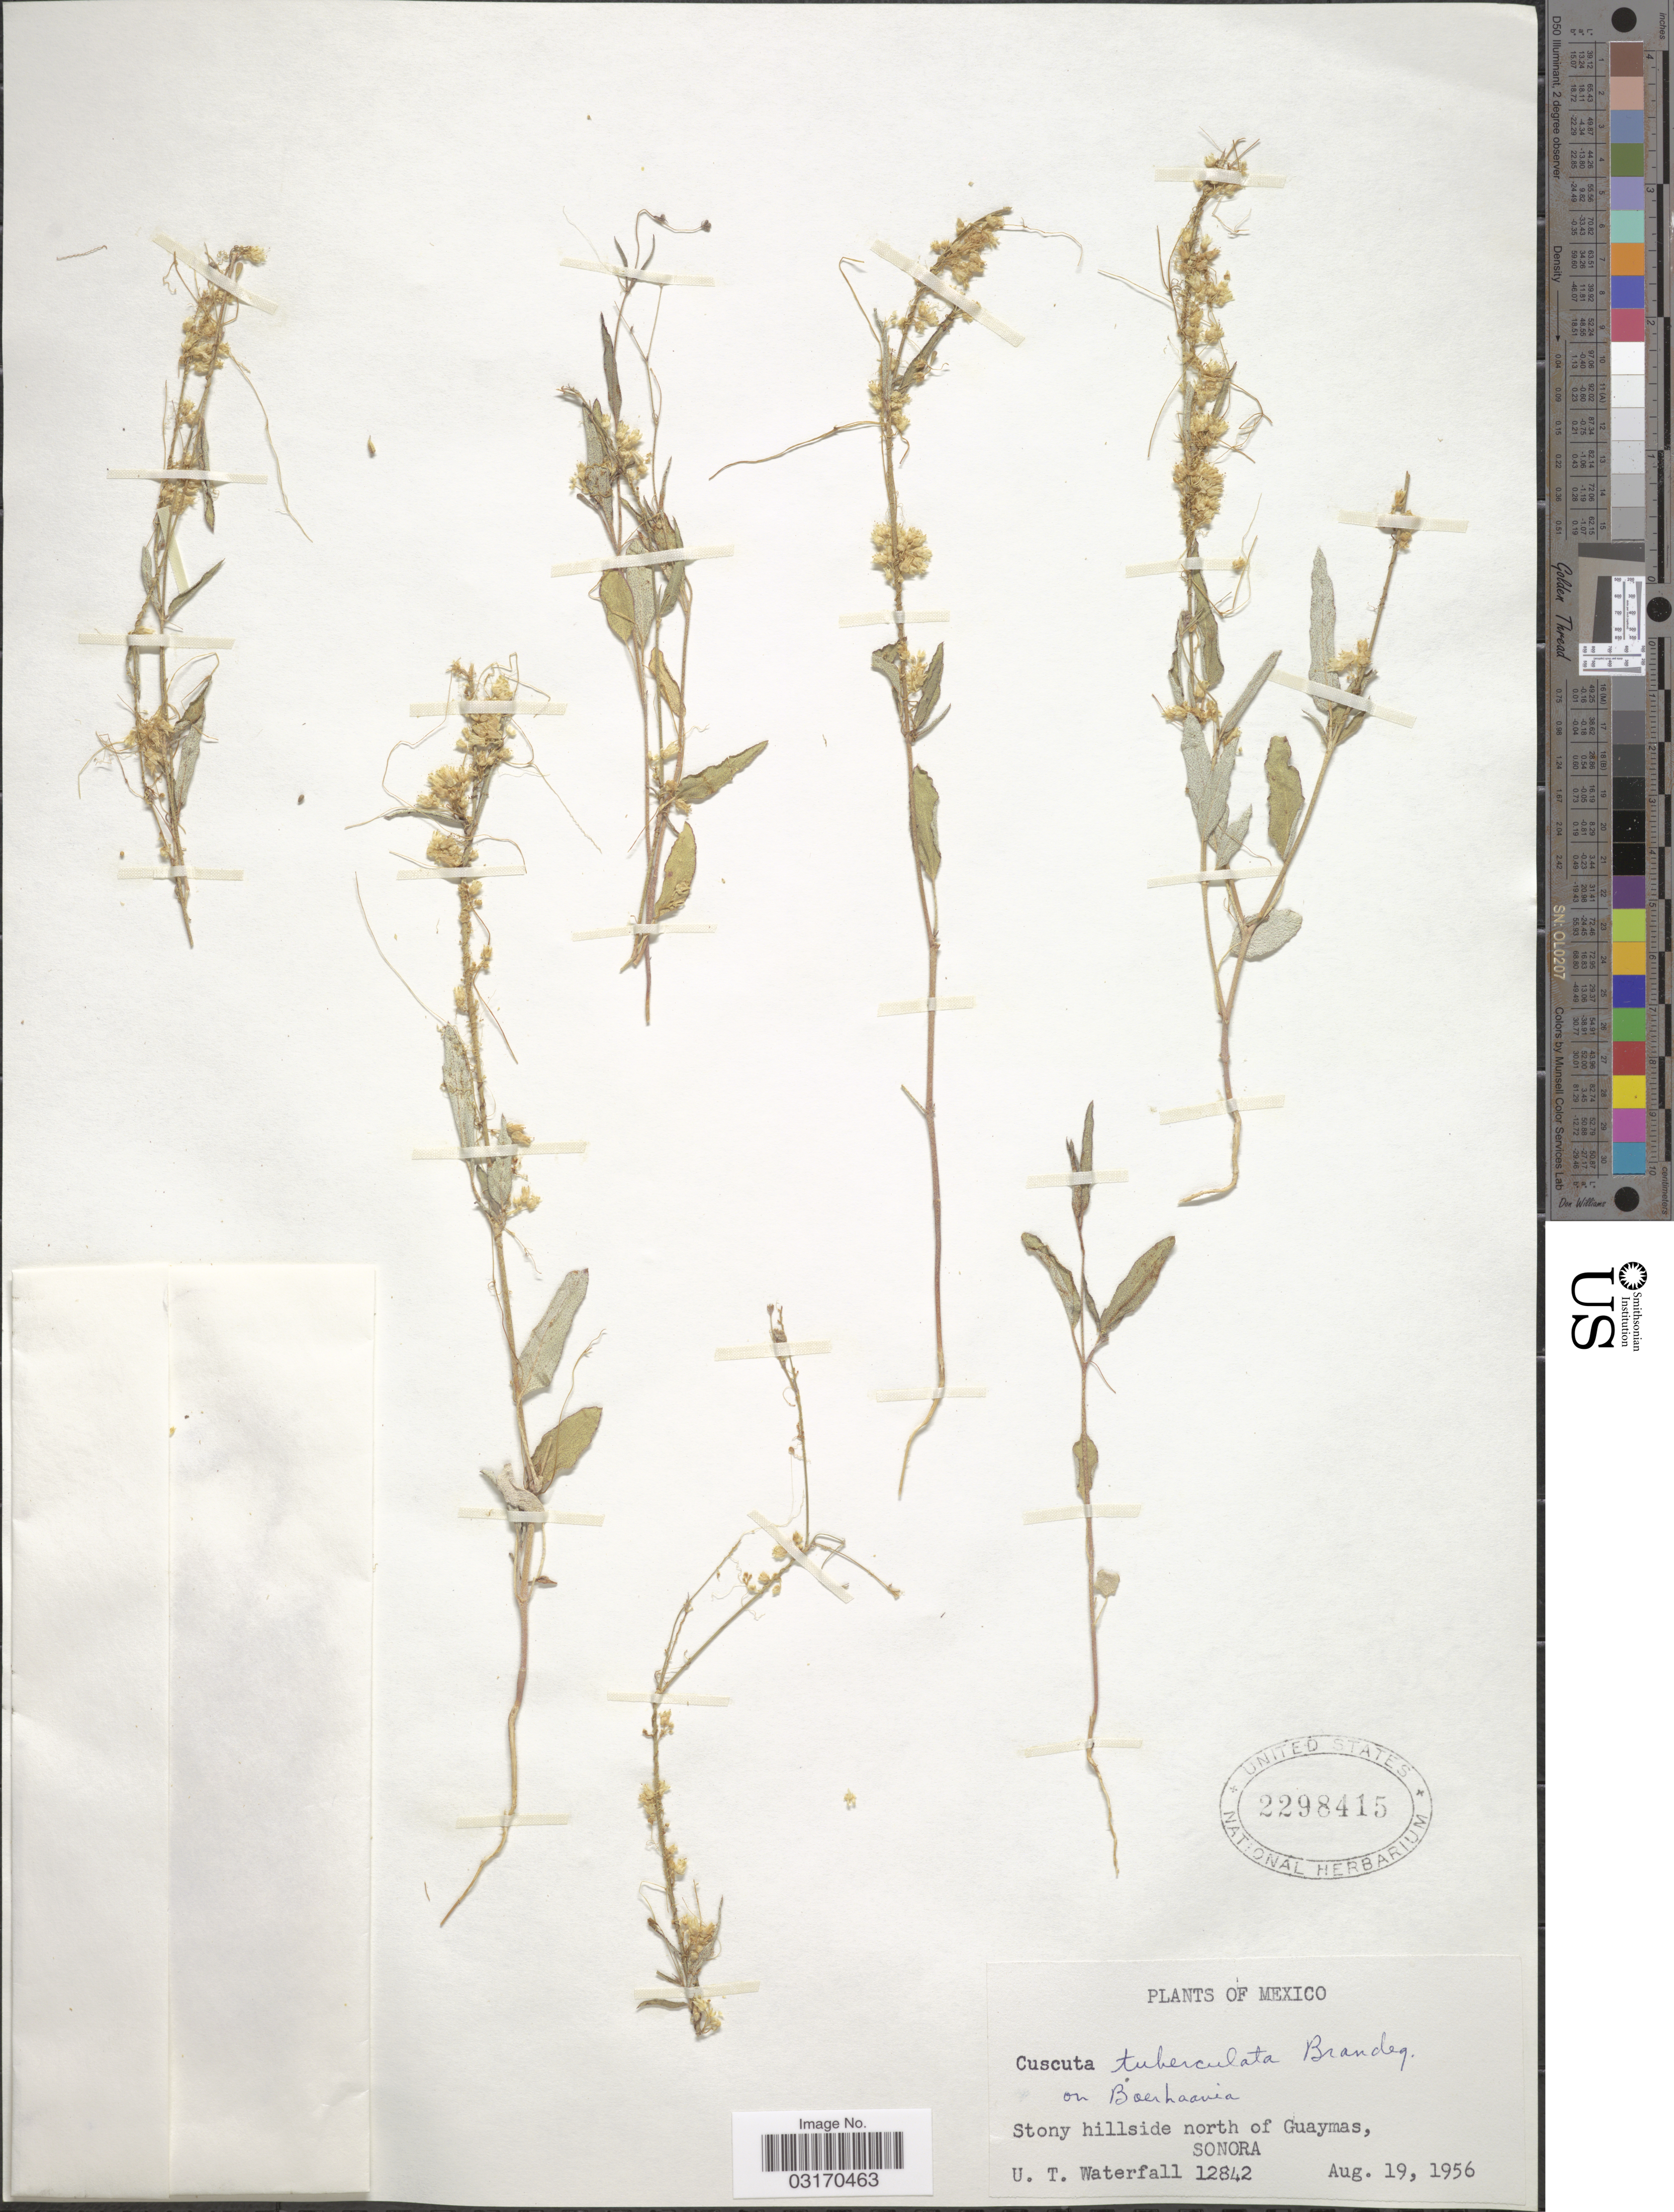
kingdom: Plantae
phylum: Tracheophyta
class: Magnoliopsida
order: Solanales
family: Convolvulaceae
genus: Cuscuta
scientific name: Cuscuta tuberculata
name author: Brandegee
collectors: U. T. Waterfall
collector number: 12842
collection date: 1956-08-19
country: Mexico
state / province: Sonora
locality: Stony hillside north of Guaymas.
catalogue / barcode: US 2298415